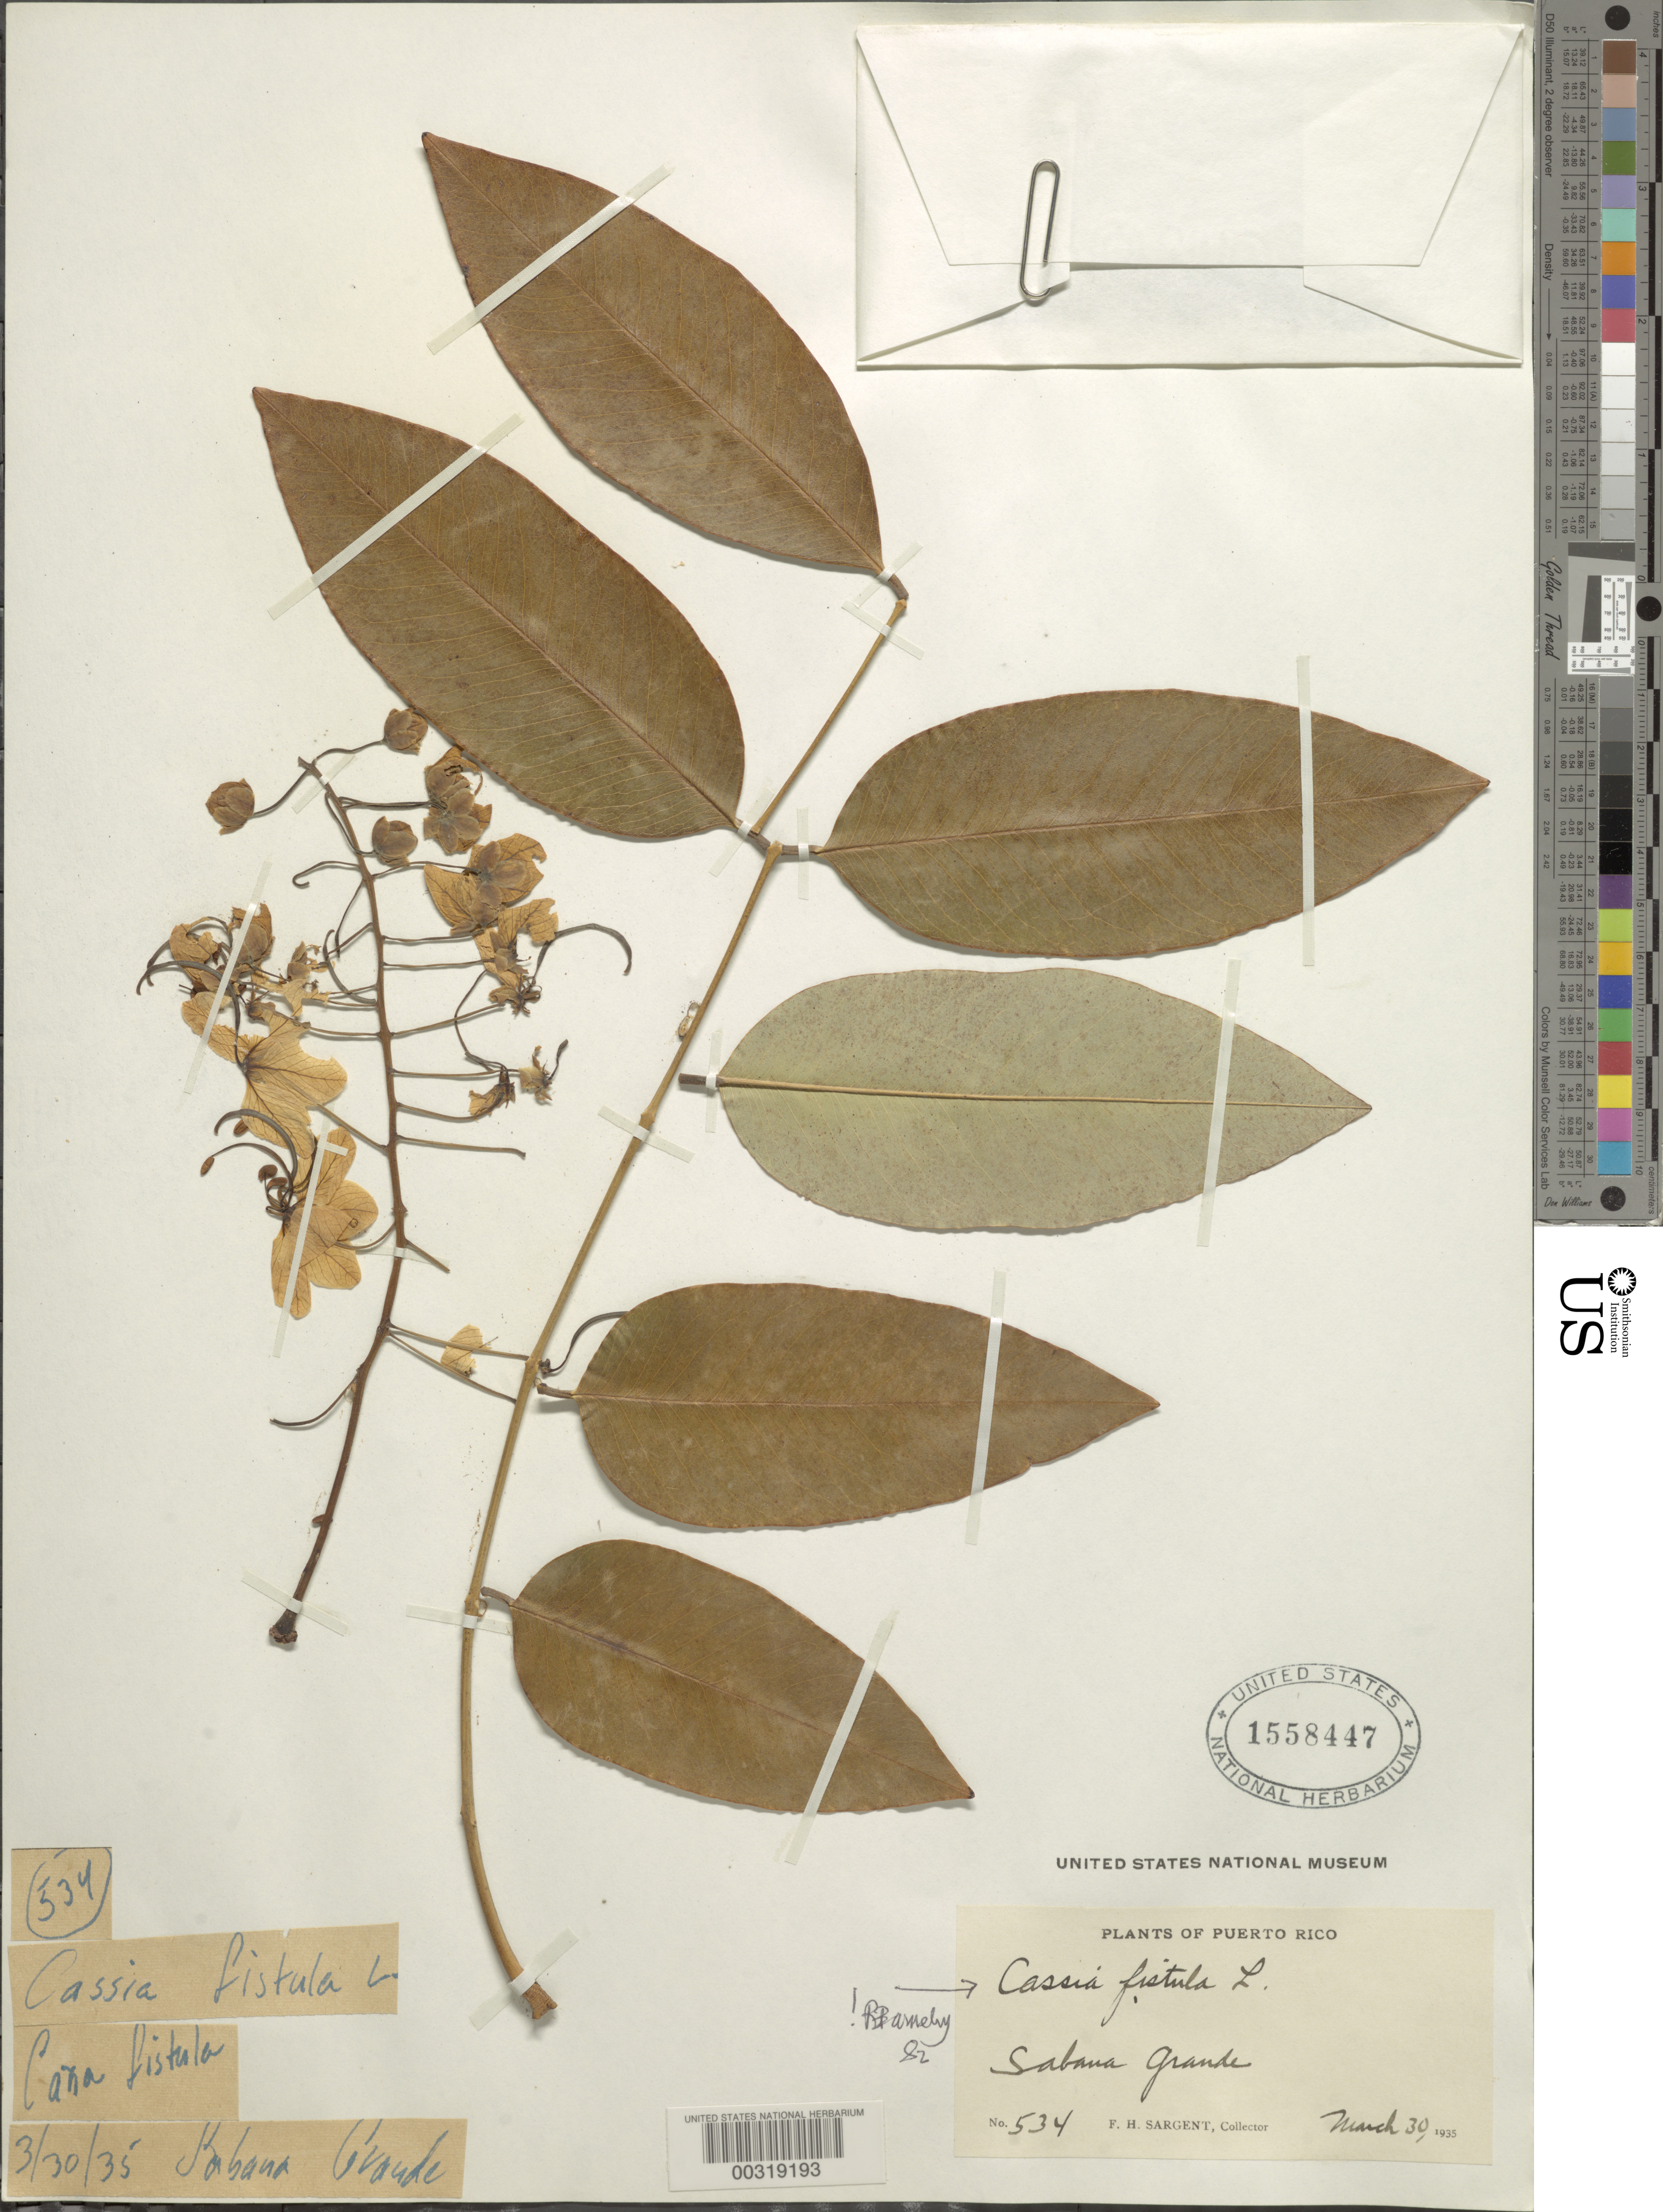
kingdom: Plantae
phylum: Tracheophyta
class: Magnoliopsida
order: Fabales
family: Fabaceae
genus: Cassia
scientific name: Cassia fistula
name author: L.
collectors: F. H. Sargent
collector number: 534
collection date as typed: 30 Mar 1935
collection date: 1935-03-30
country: Puerto Rico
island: Greater Antilles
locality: Sabana grande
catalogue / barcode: US 1558447